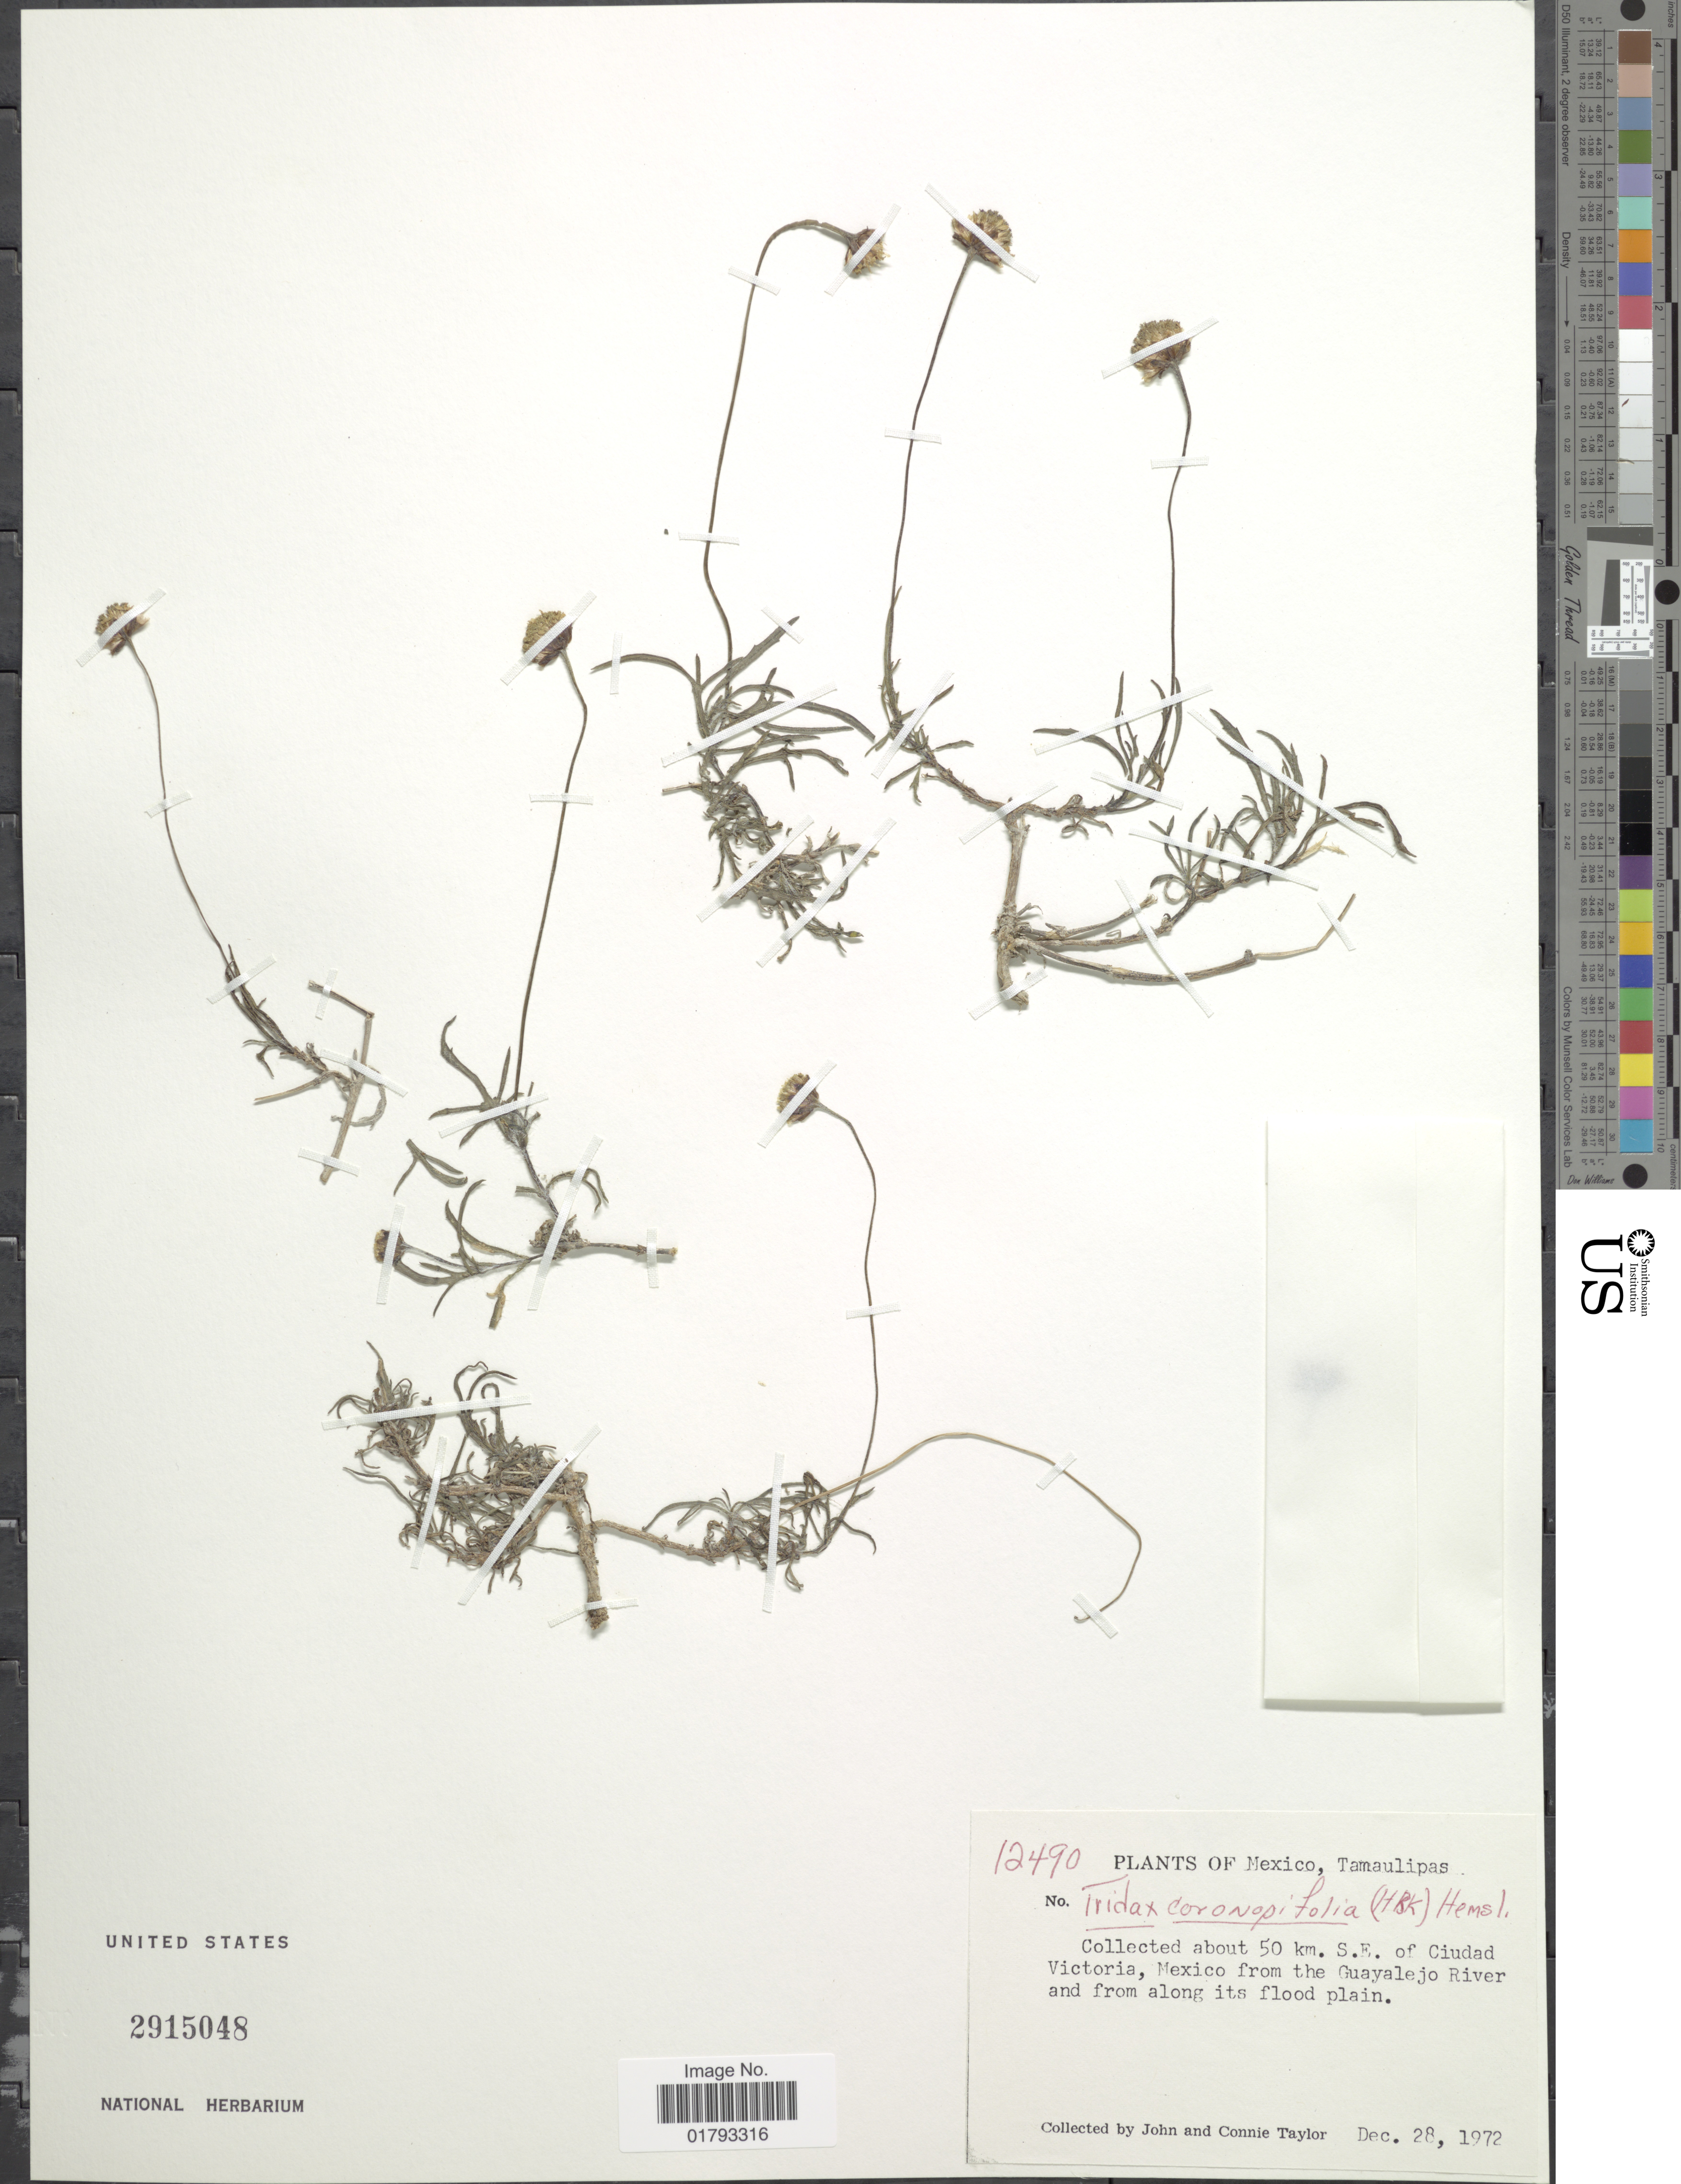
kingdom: Plantae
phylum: Tracheophyta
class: Magnoliopsida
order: Asterales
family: Asteraceae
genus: Tridax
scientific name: Tridax coronopifolia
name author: (Kunth) Hemsl.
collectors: J. Taylor & C. Taylor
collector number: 12490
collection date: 1972-12-28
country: Mexico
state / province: Tamaulipas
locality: Mexico, Tamaulipas. About 50 km. S.E. of Ciudad Victoria, Mexico from the Guayalejo River and from along its flood plain.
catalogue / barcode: US 2915048